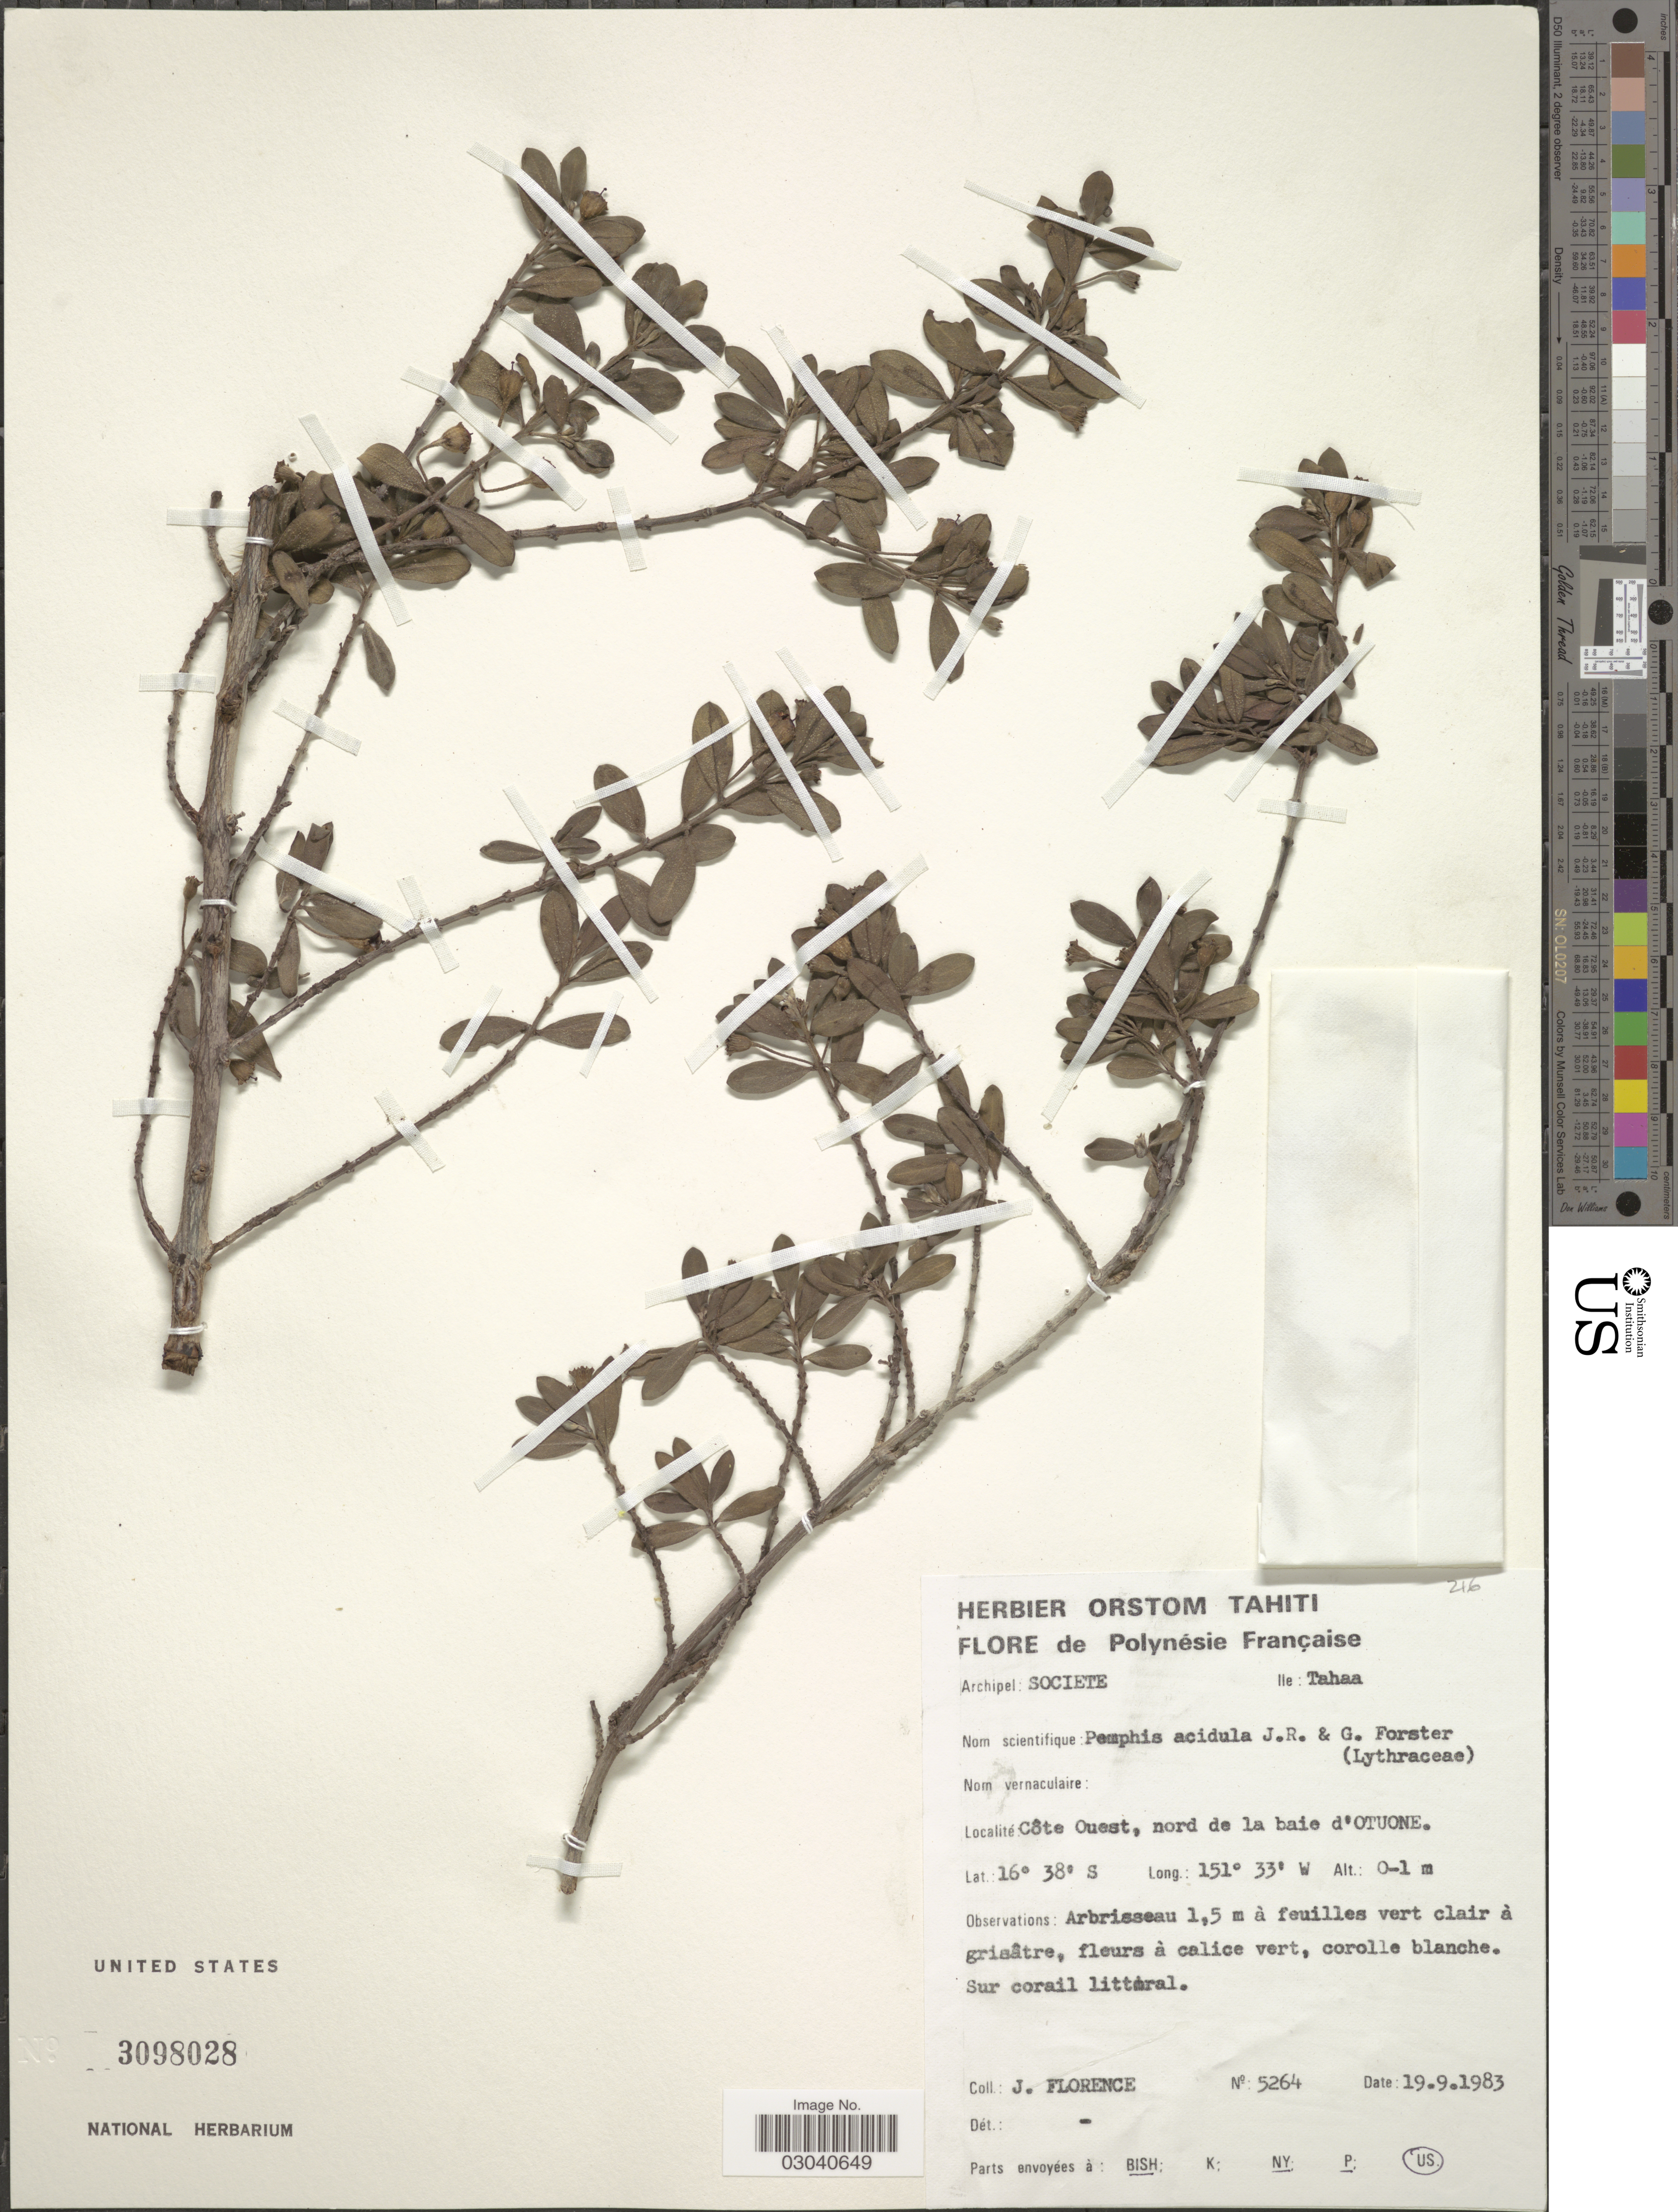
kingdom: Plantae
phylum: Tracheophyta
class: Magnoliopsida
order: Myrtales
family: Lythraceae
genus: Pemphis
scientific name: Pemphis acidula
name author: J.R. Forst. & G. Forst.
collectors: J. Florence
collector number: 5264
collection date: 1983-09-19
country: French Polynesia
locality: Archipel: Societe. Tahaa. Côte Ouest, nord de la baie d'Otuone.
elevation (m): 0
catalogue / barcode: US 3098028